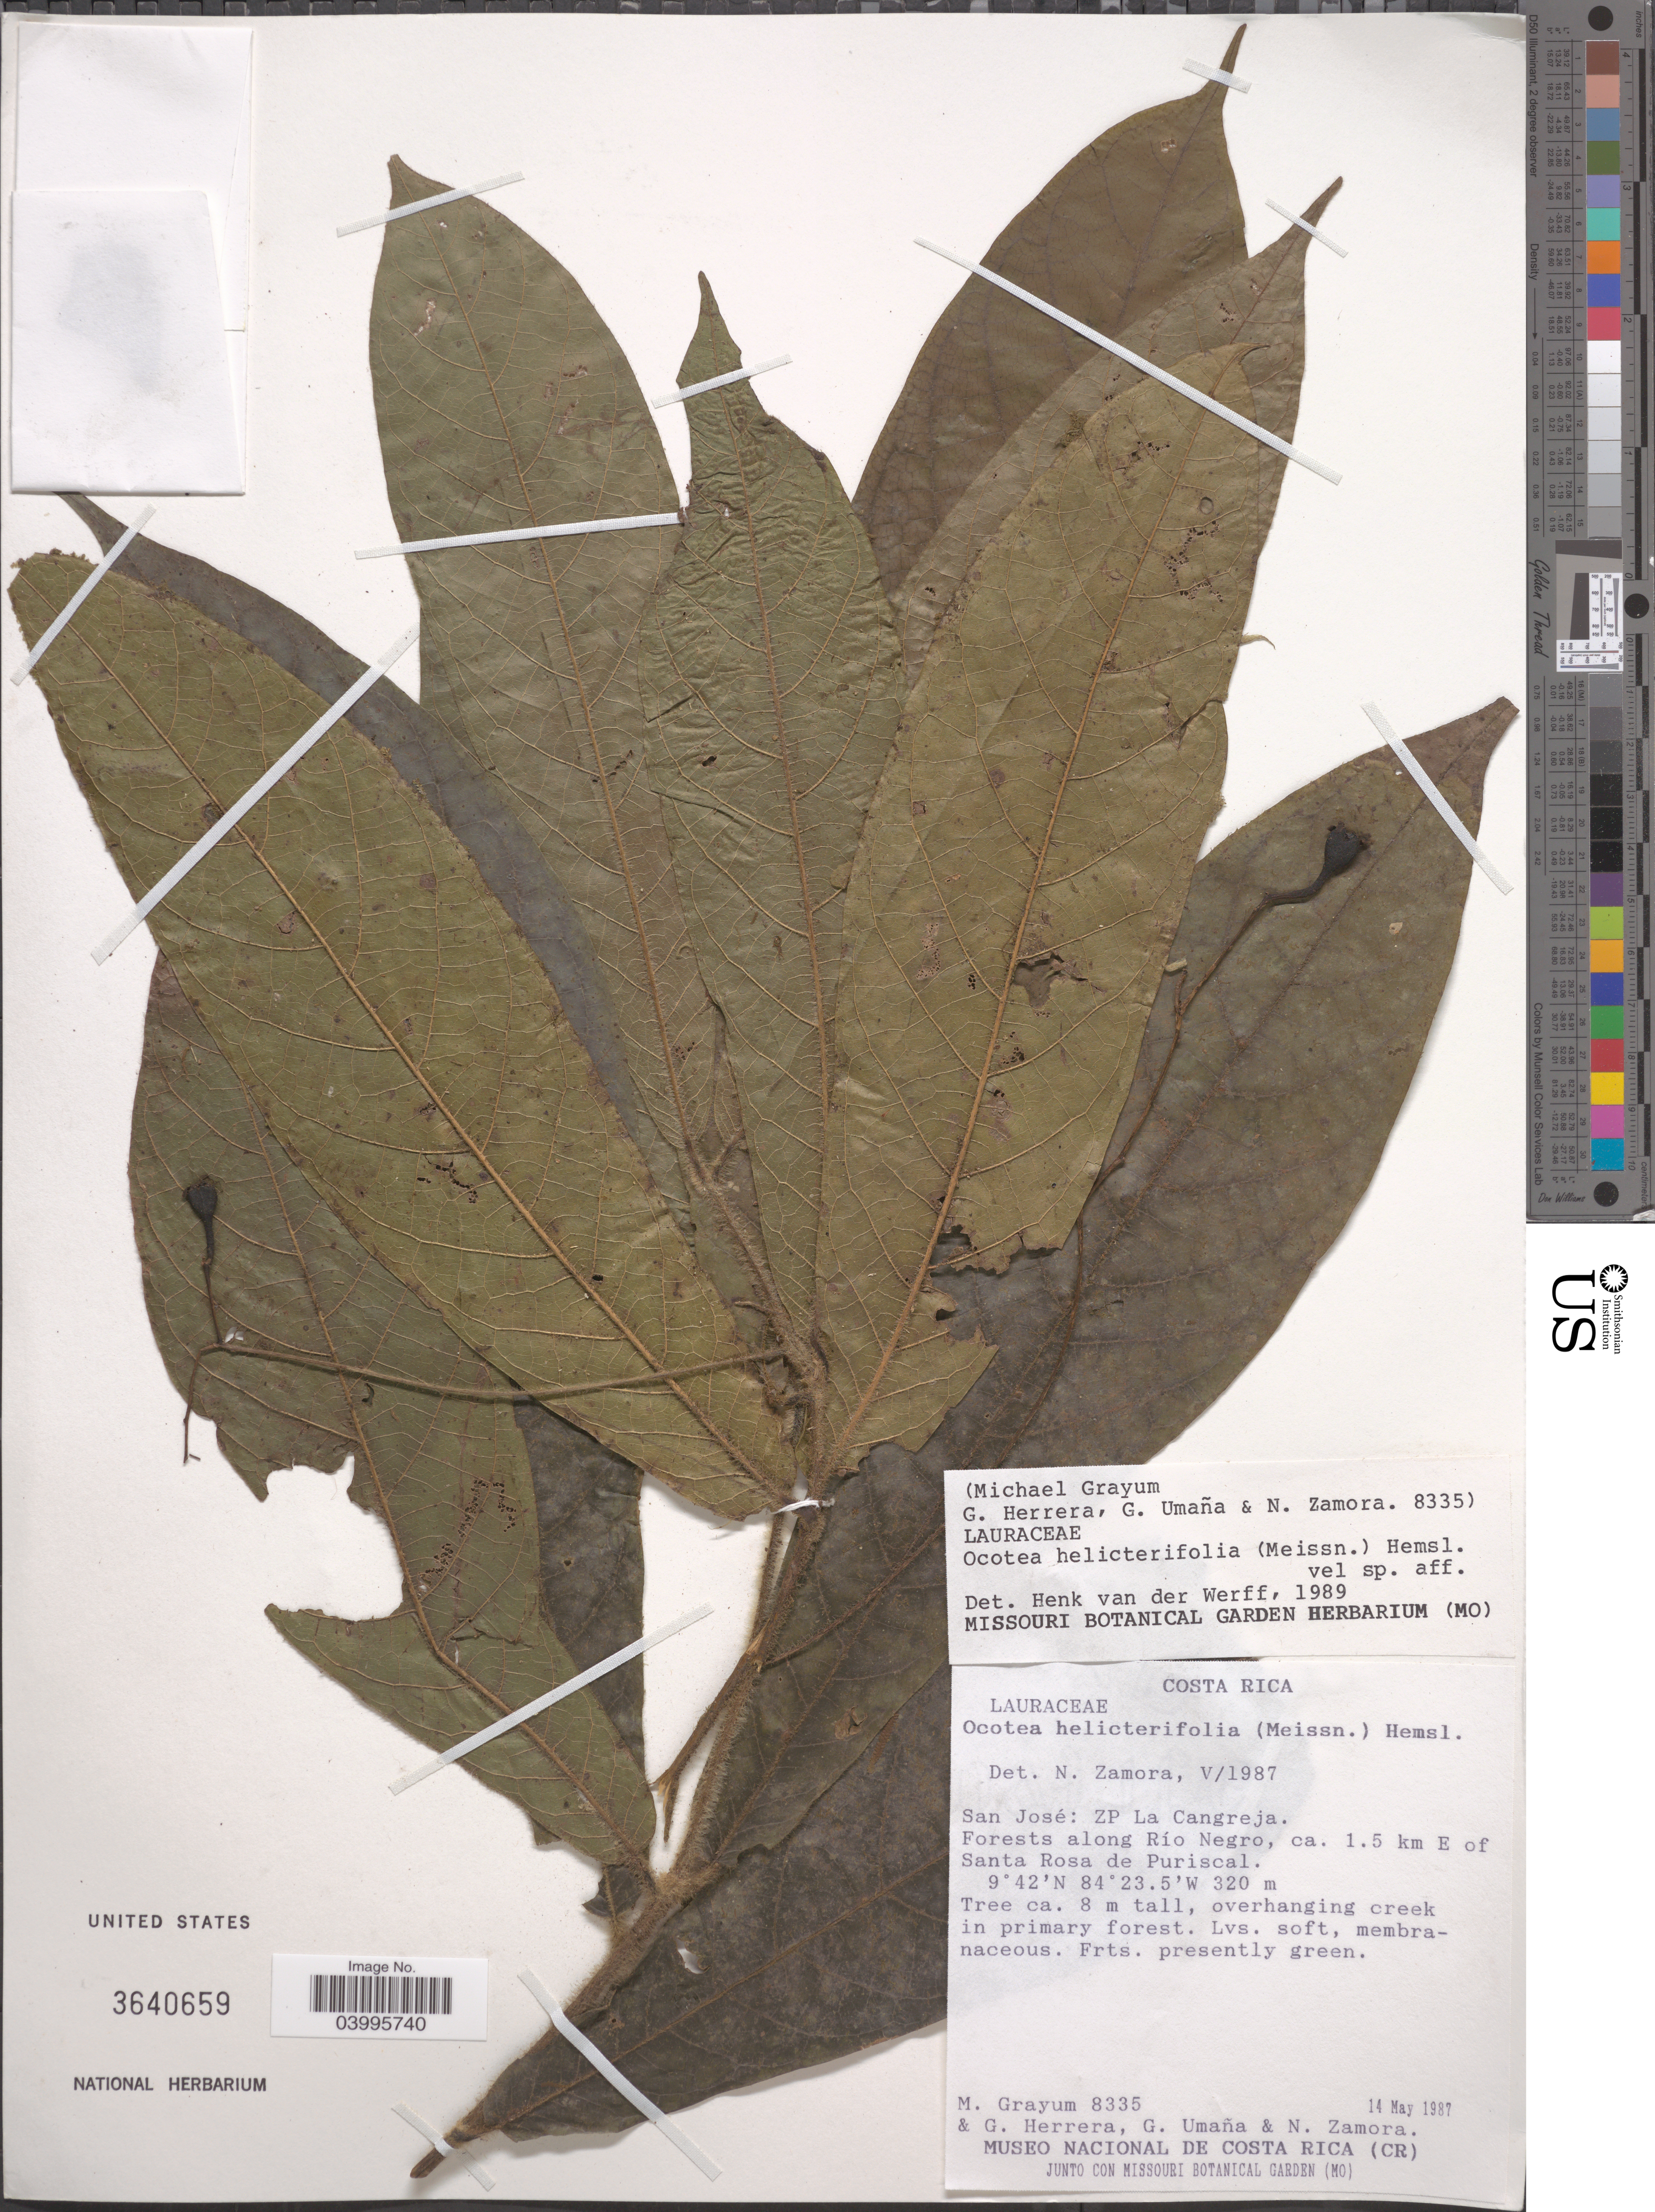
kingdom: Plantae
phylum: Tracheophyta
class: Magnoliopsida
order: Laurales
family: Lauraceae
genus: Ocotea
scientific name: Ocotea helicterifolia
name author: (Meisn.) Hemsl.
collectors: M. H. Grayum, G. Herrera, G. Umana & N. Zamora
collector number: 8335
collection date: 1987-05-14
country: Costa Rica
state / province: San José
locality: ZP La Cangreja. Forests along Río Negro, ca. 1.5 km E of Santa Rosa de Puriscal. Overhanging creek in primary forest.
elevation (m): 320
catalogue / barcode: US 3640659